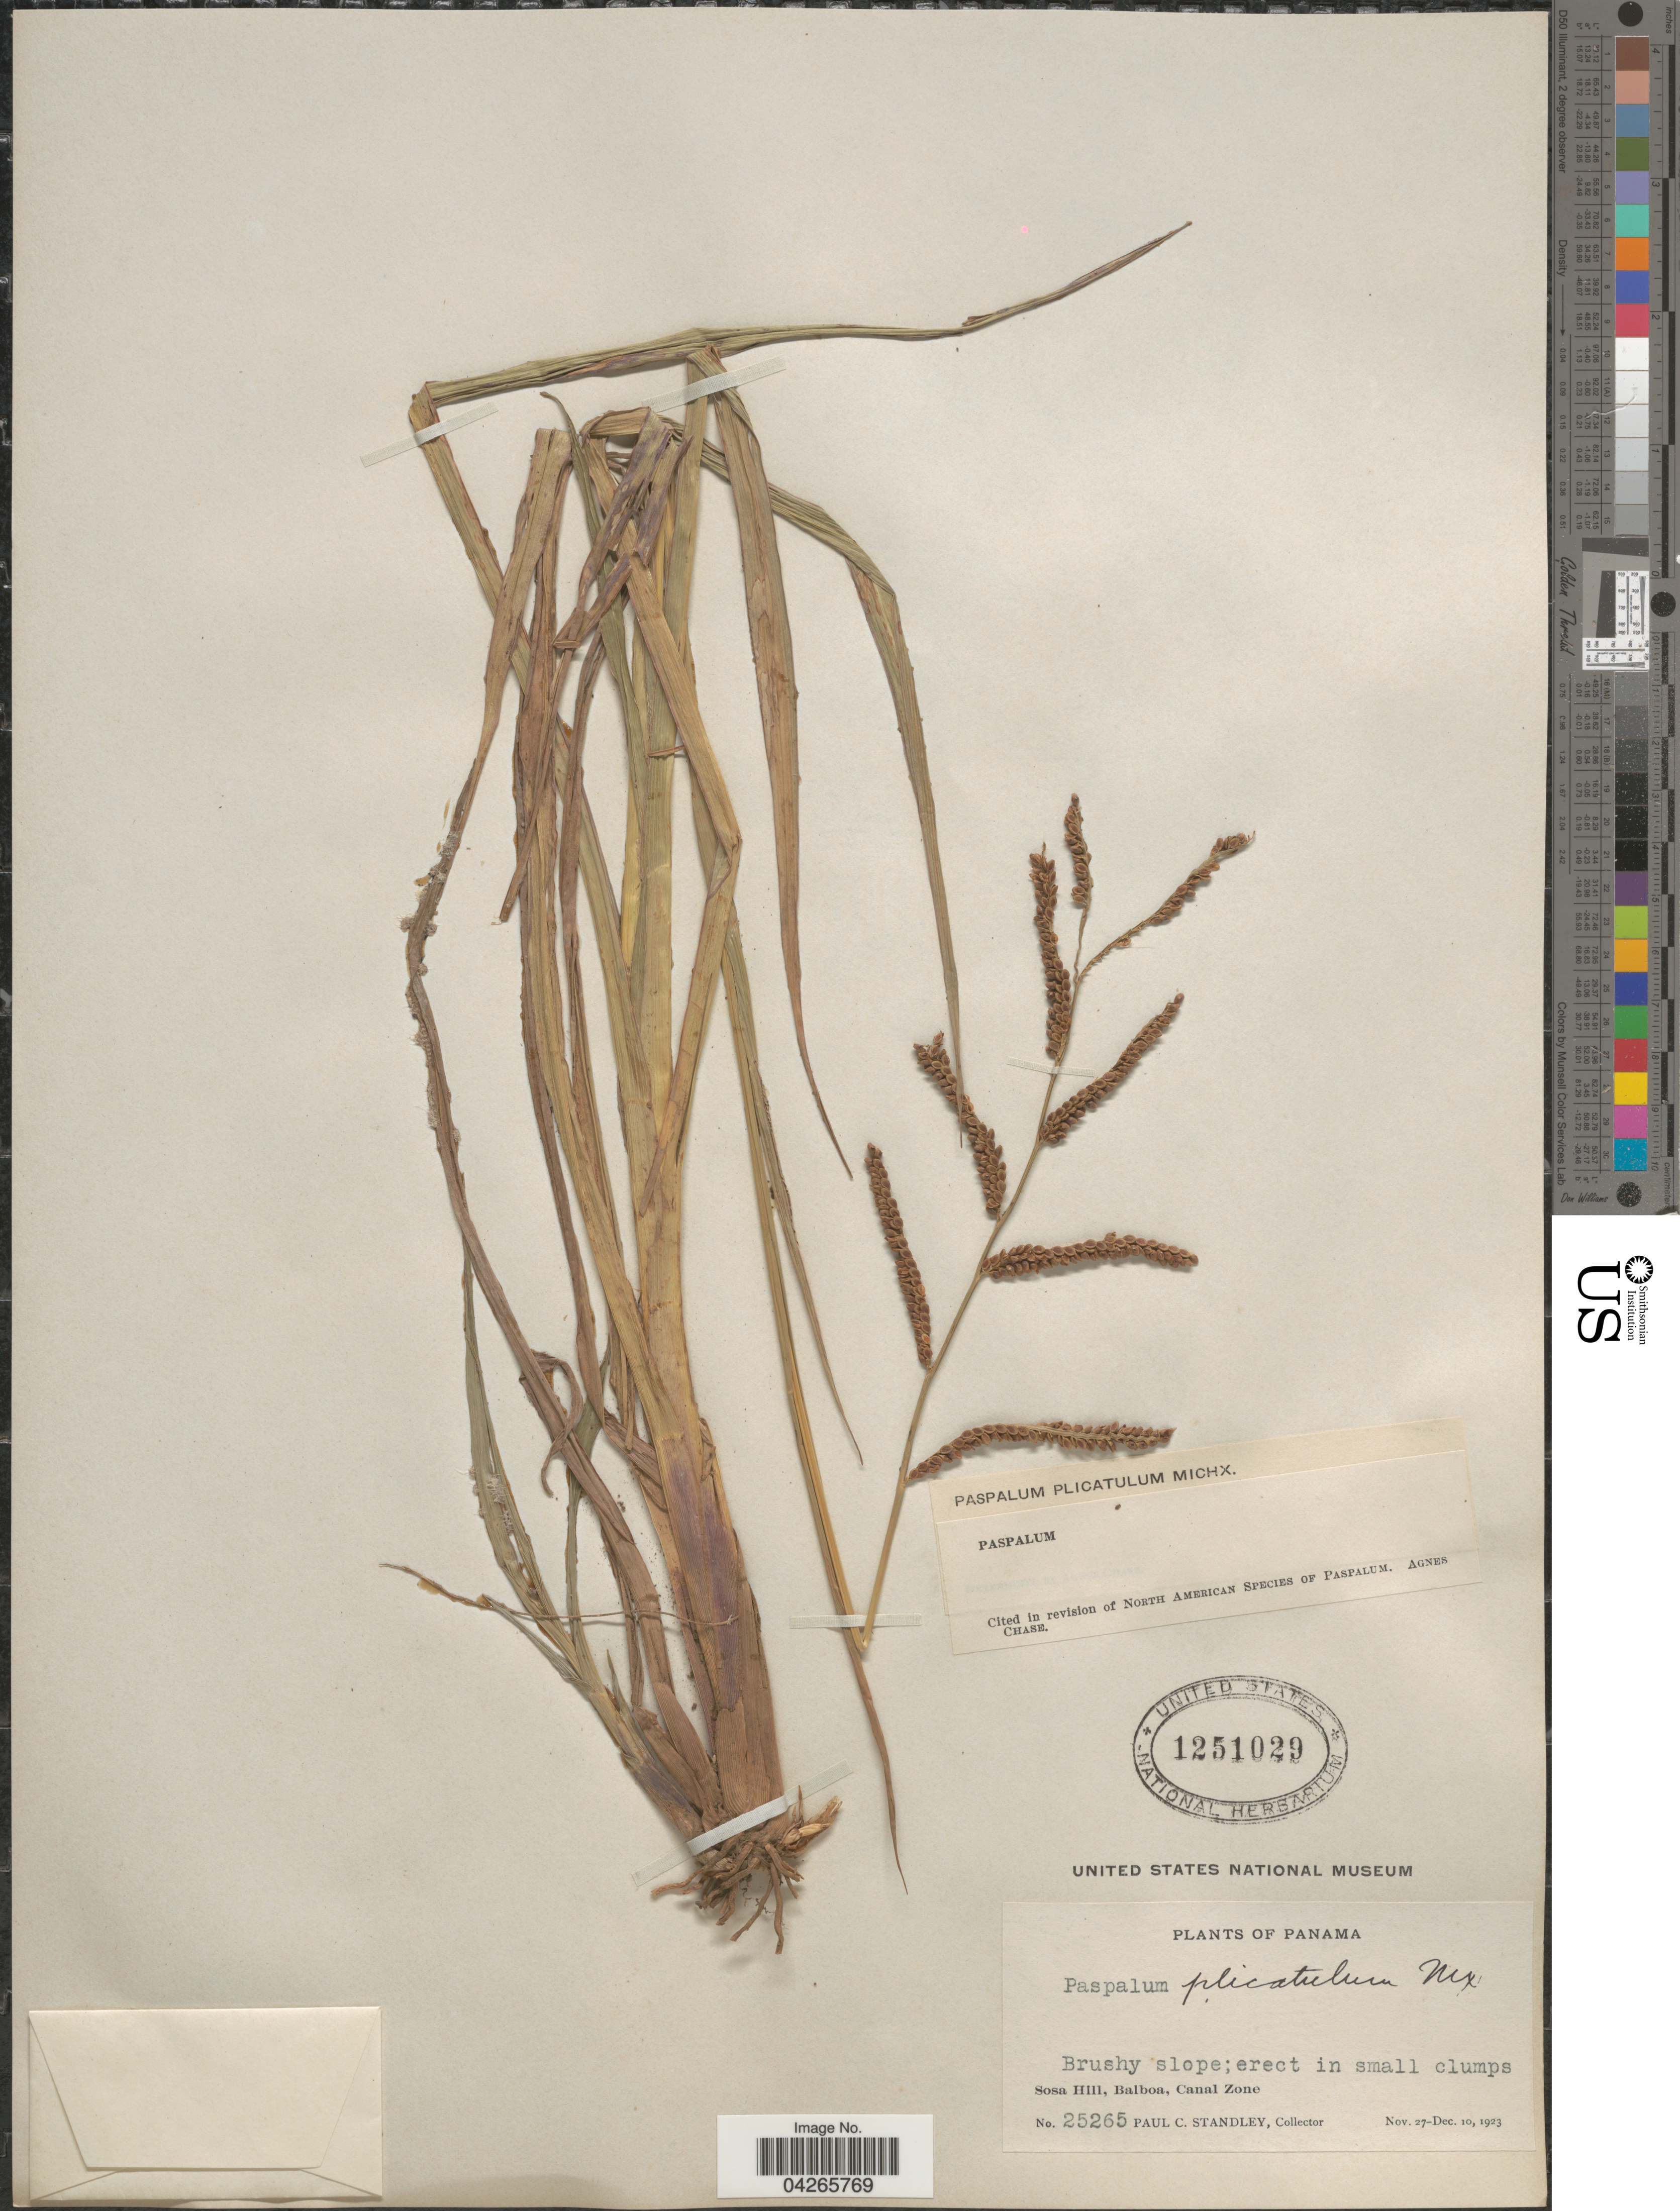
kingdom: Plantae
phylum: Tracheophyta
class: Liliopsida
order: Poales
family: Poaceae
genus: Paspalum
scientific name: Paspalum plicatulum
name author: Michx.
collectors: P. C. Standley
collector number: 25265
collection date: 1923-11-27/1923-12-10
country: Panama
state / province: Colón / Panamá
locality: Brushy slope; Sosa Hill, Balboa, Canal Zone.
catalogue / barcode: US 1251029